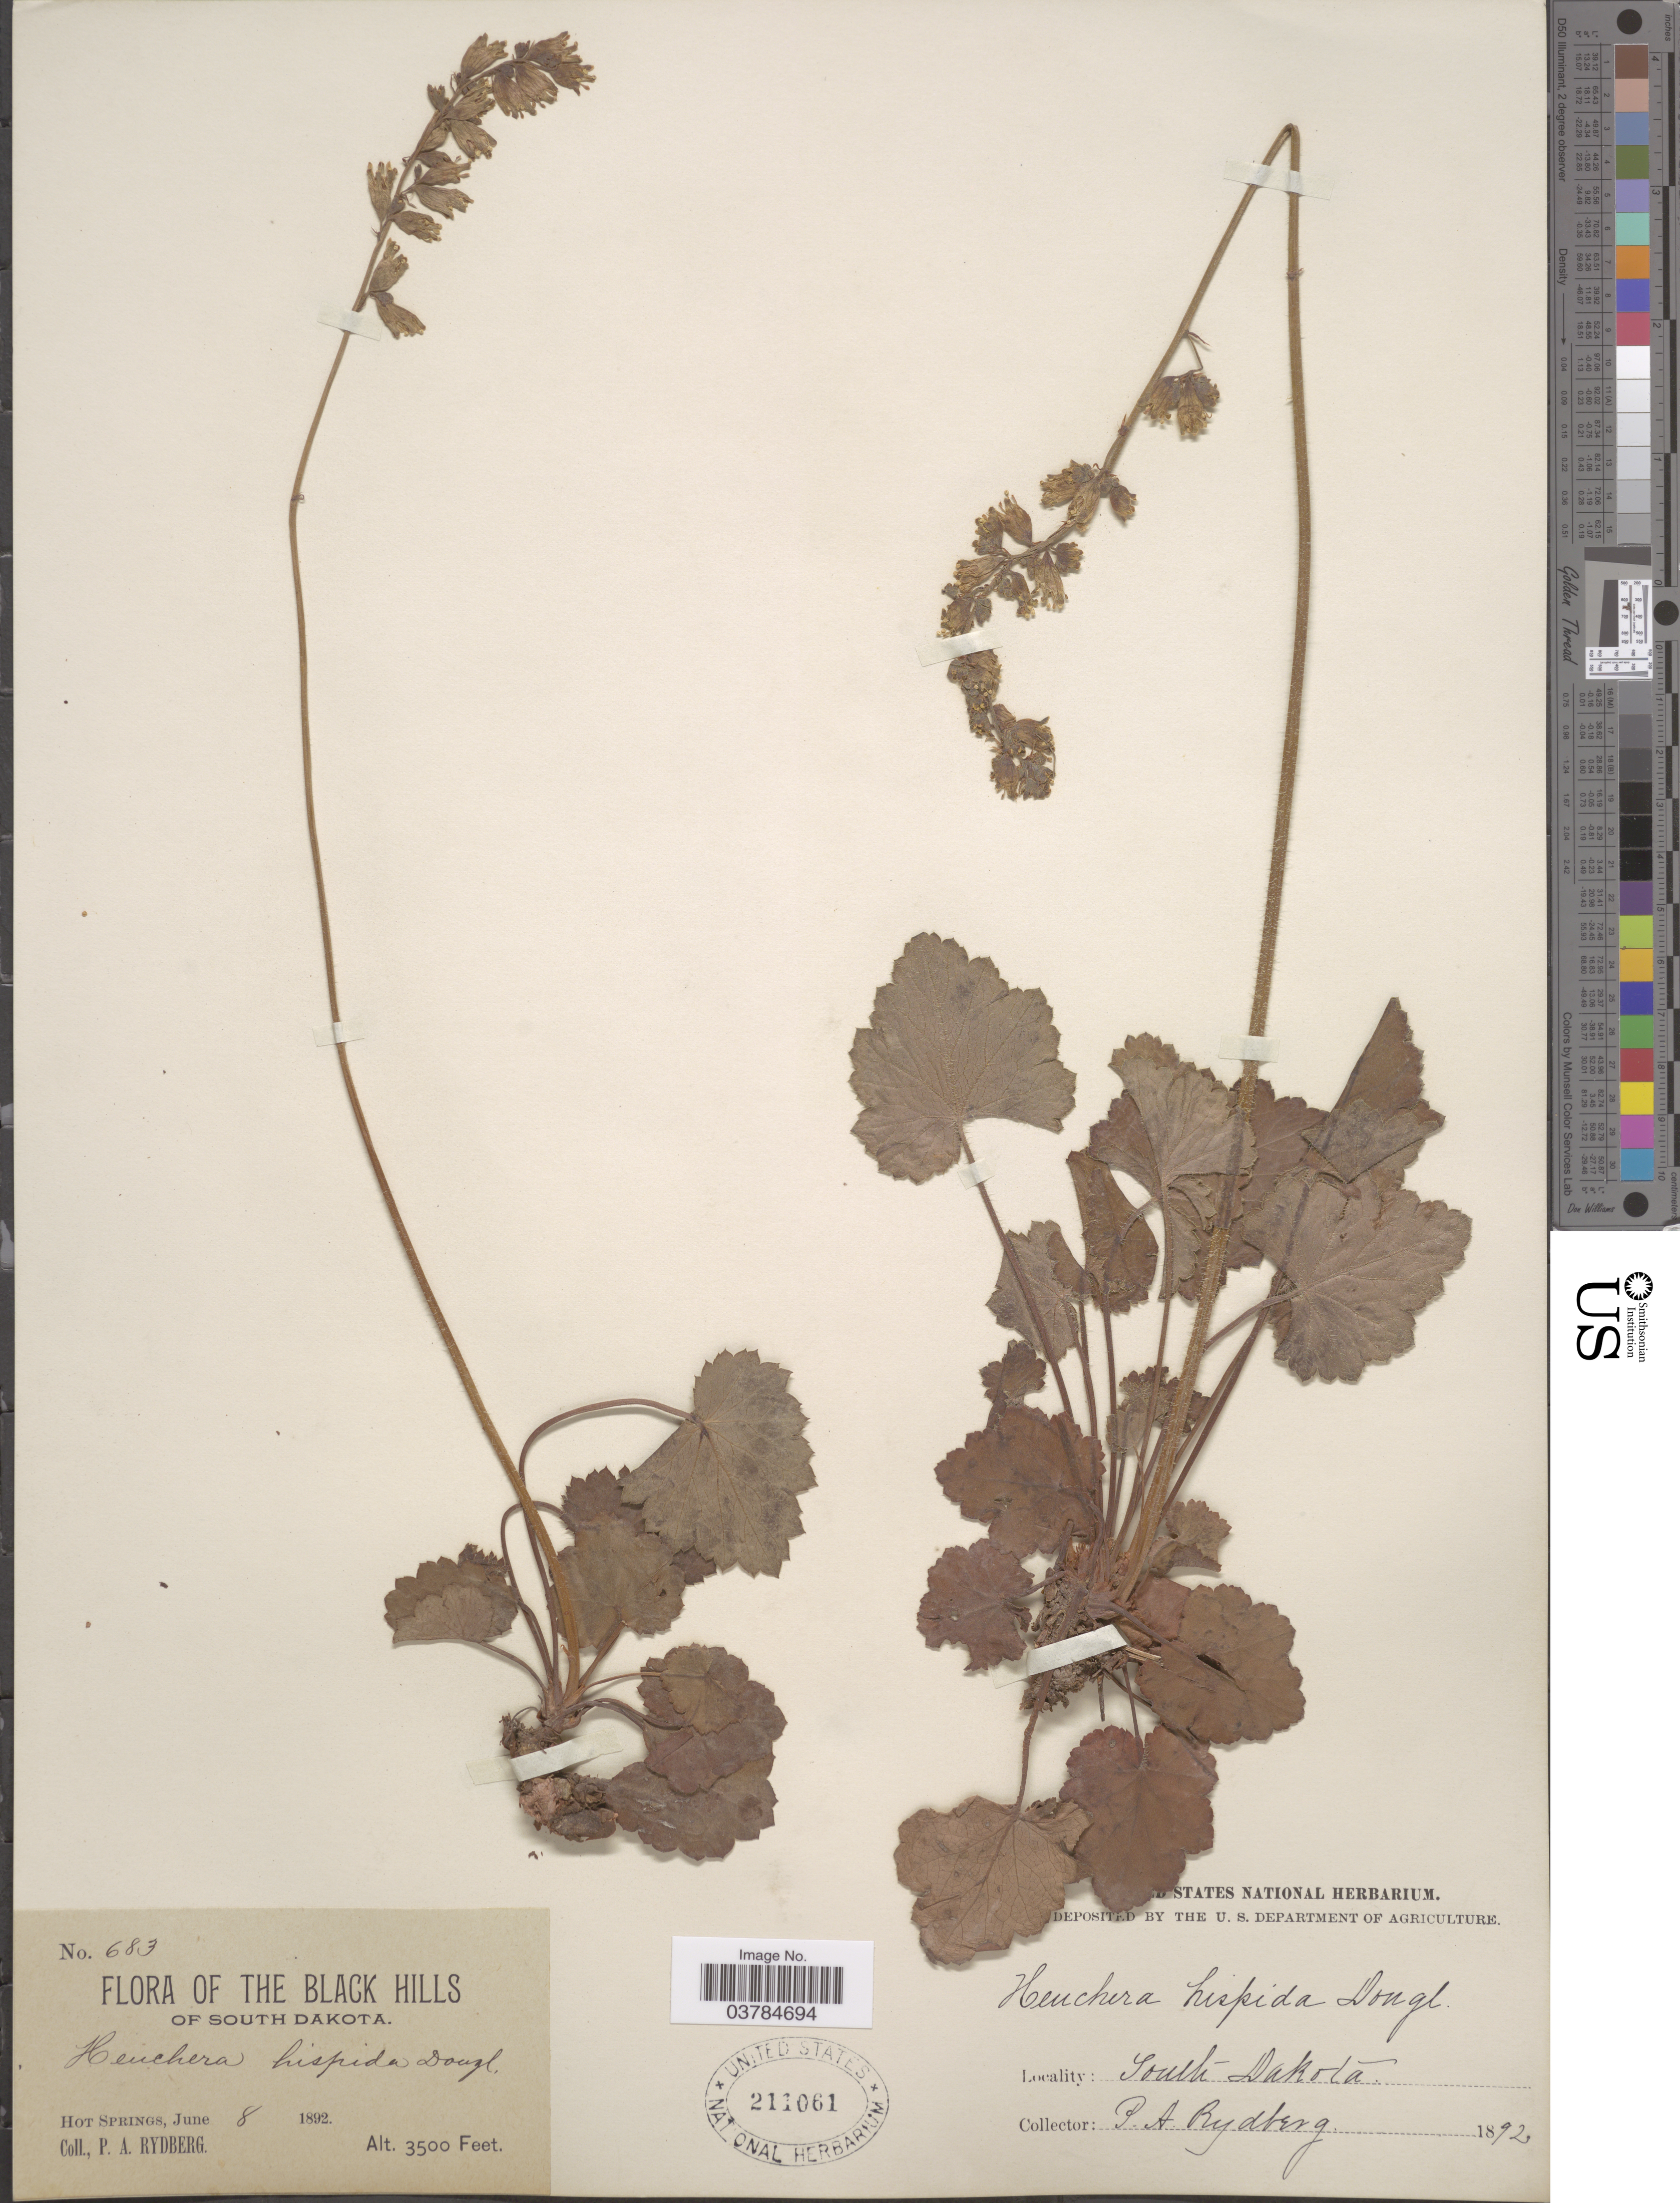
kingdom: Plantae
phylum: Tracheophyta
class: Magnoliopsida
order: Saxifragales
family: Saxifragaceae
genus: Heuchera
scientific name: Heuchera hispida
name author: Pursh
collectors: P. A. Rydberg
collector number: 683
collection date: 1892-06-08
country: United States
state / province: South Dakota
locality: The Black Hills. Hot Springs.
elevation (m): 1067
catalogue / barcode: US 211061